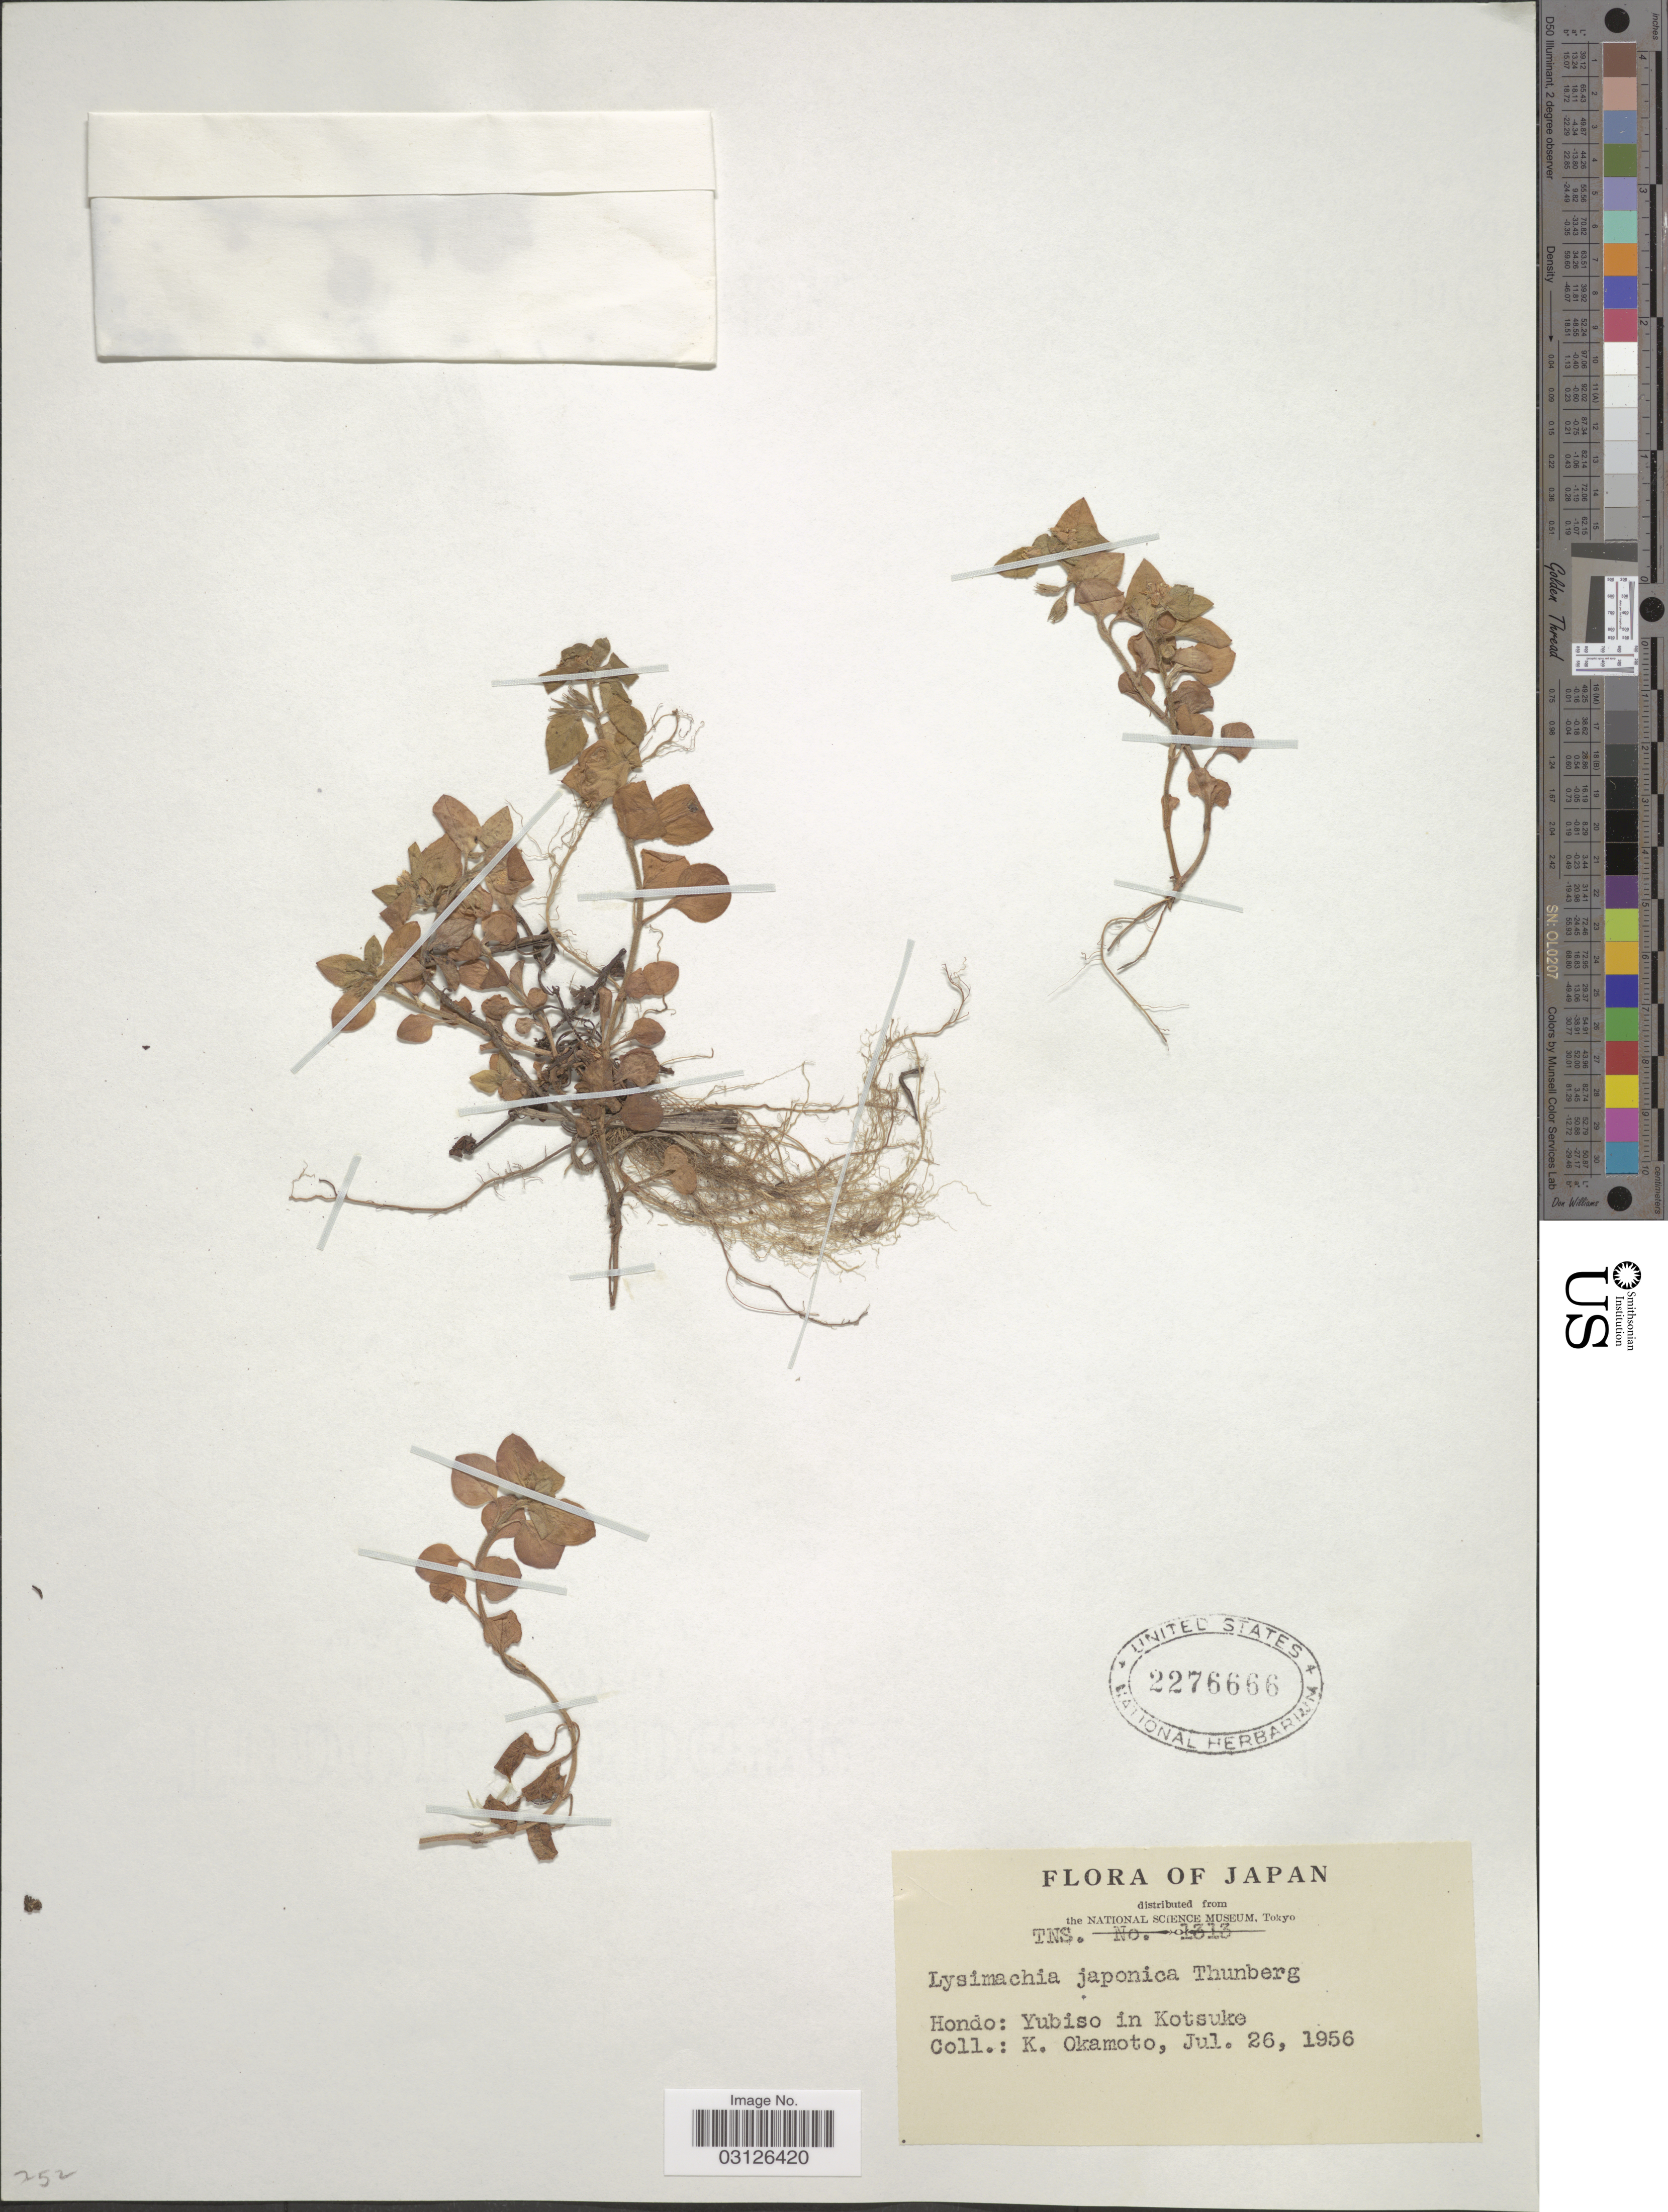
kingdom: Plantae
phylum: Tracheophyta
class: Magnoliopsida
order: Ericales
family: Primulaceae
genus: Lysimachia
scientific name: Lysimachia japonica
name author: Thunb.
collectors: K. Okamoto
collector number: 1313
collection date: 1956-07-26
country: Japan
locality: Hondo: Yubiso in Kotsuke.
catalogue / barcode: US 2276666